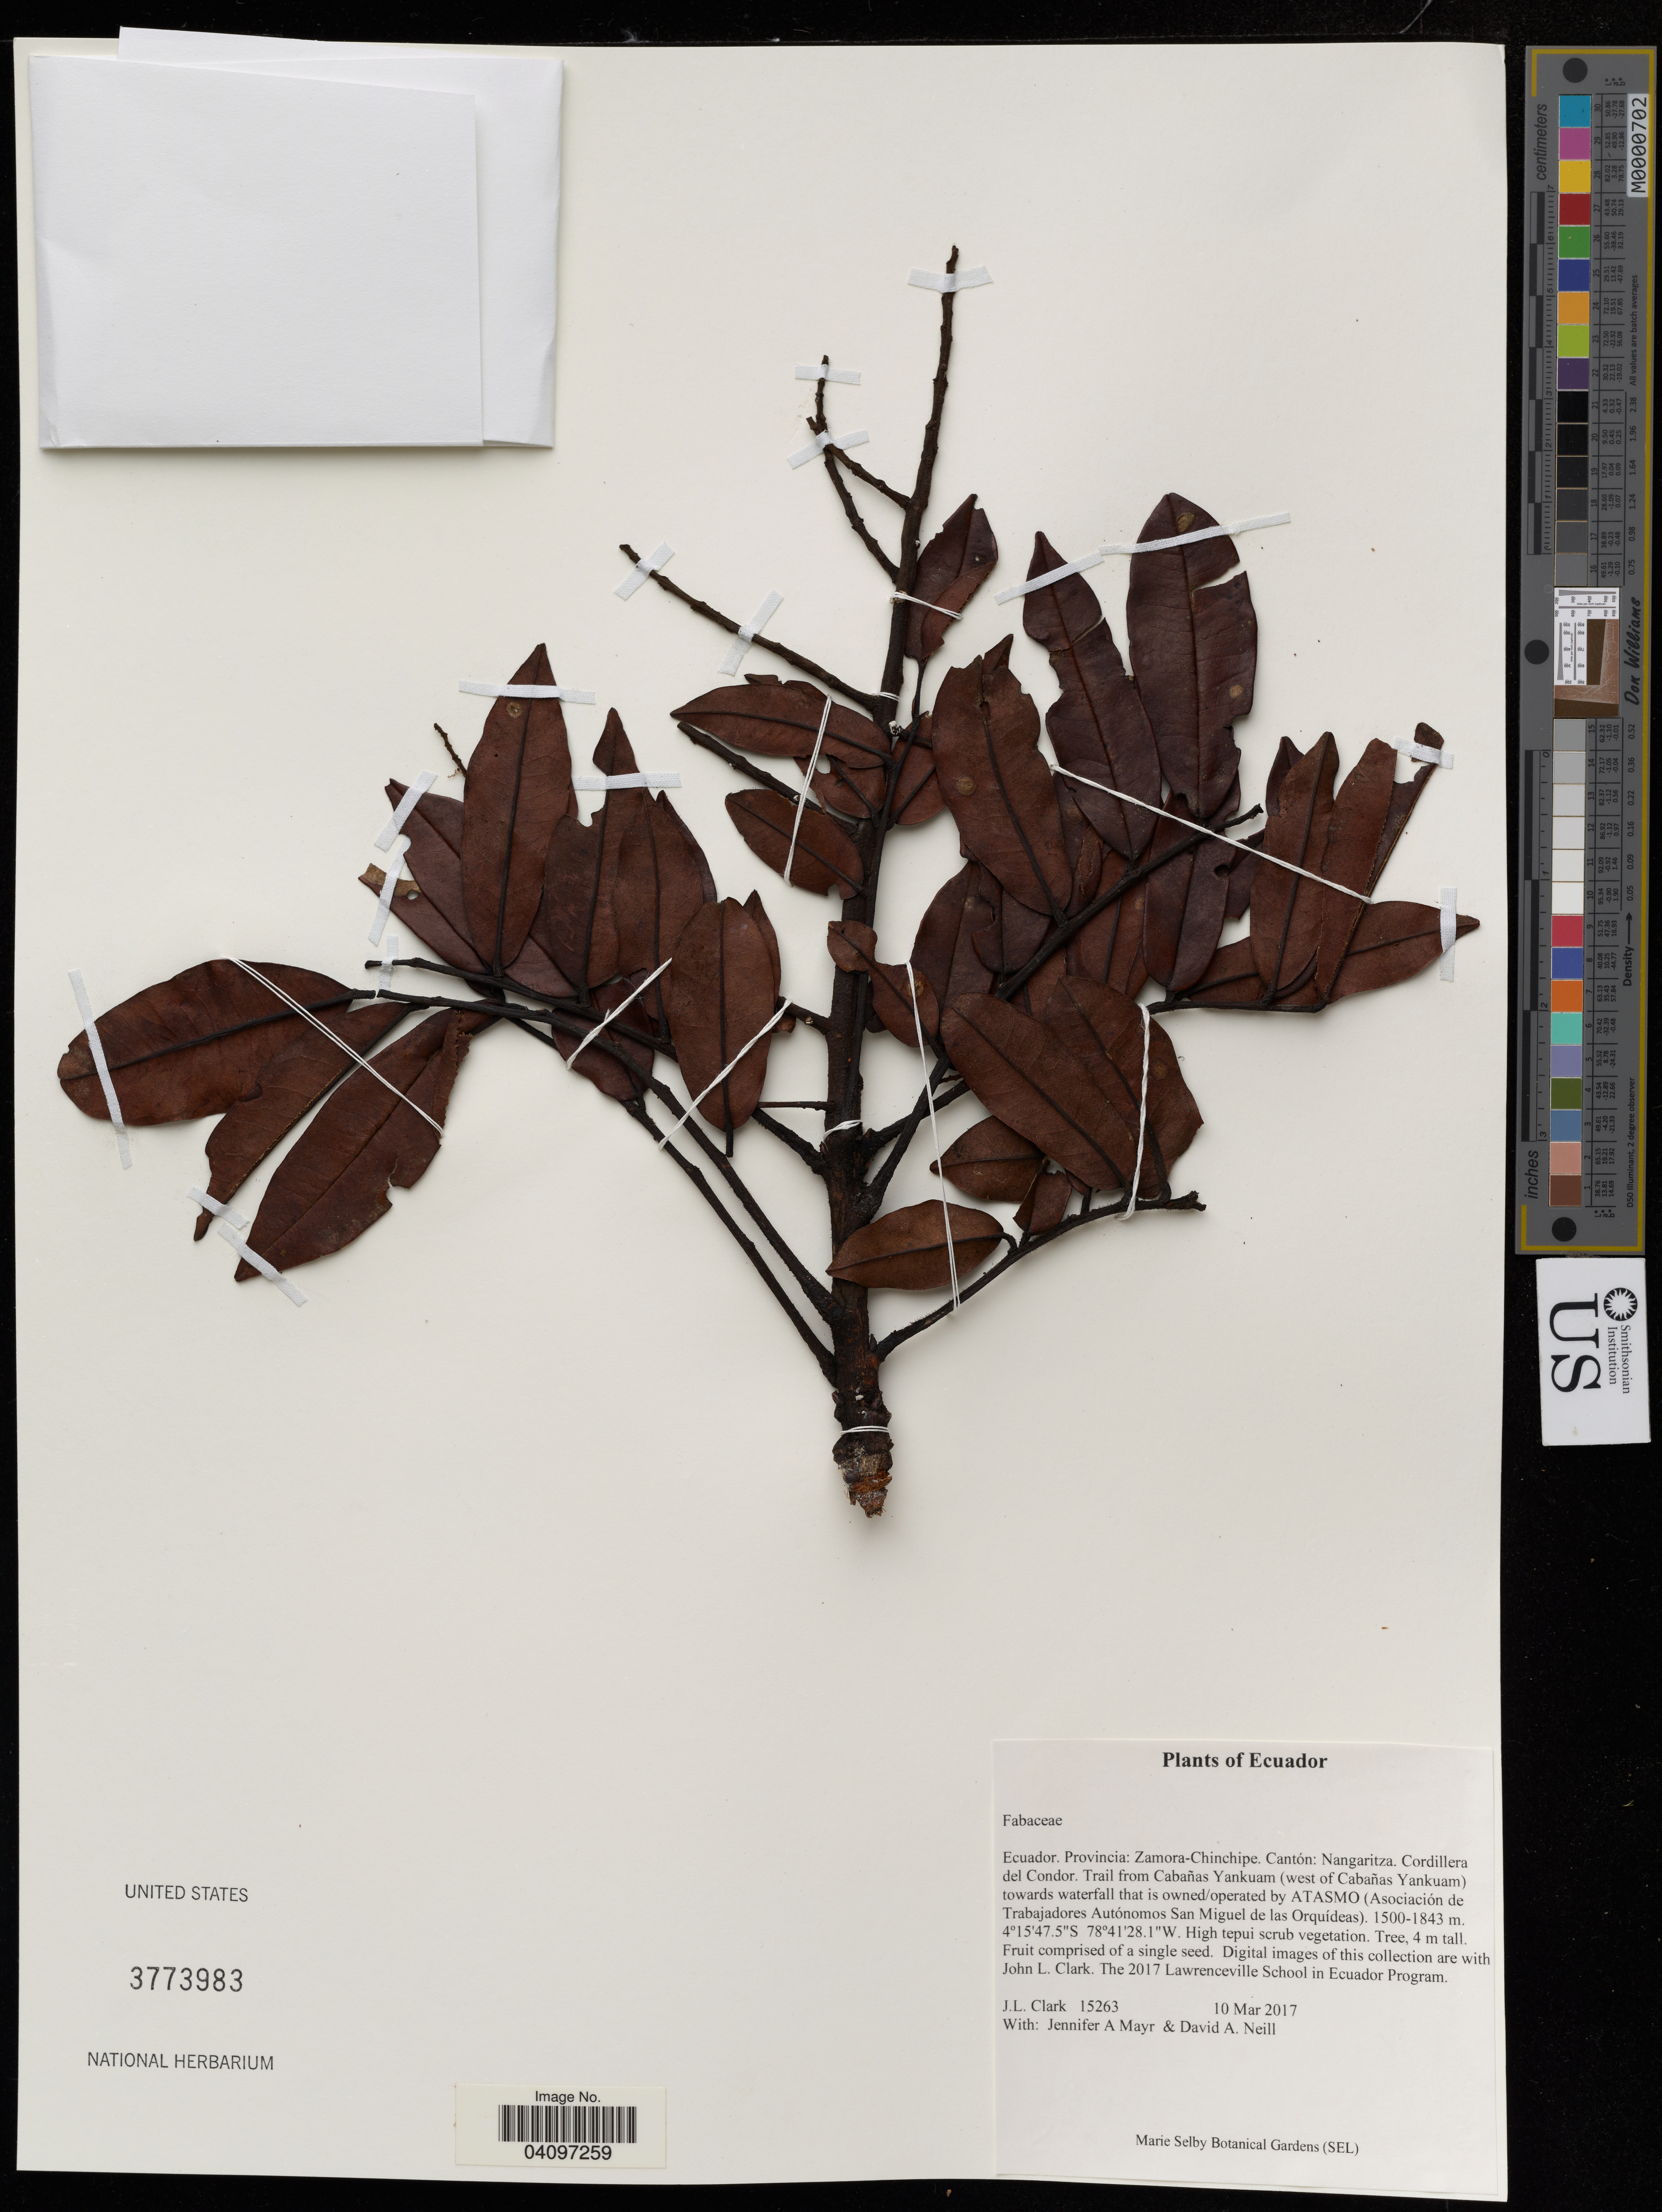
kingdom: Plantae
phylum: Tracheophyta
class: Magnoliopsida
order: Fabales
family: Fabaceae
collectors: J. Clark, J. Mayr & D. A. Neill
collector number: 15263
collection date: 2017-03-10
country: Ecuador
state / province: Zamora-Chinchipe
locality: Canton: Nangaritza. Cordillera del Condor. Trail from Cabanas Yankuam (west of Cabanas Yankuam) towards waterfall.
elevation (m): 1500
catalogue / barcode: US 3773983